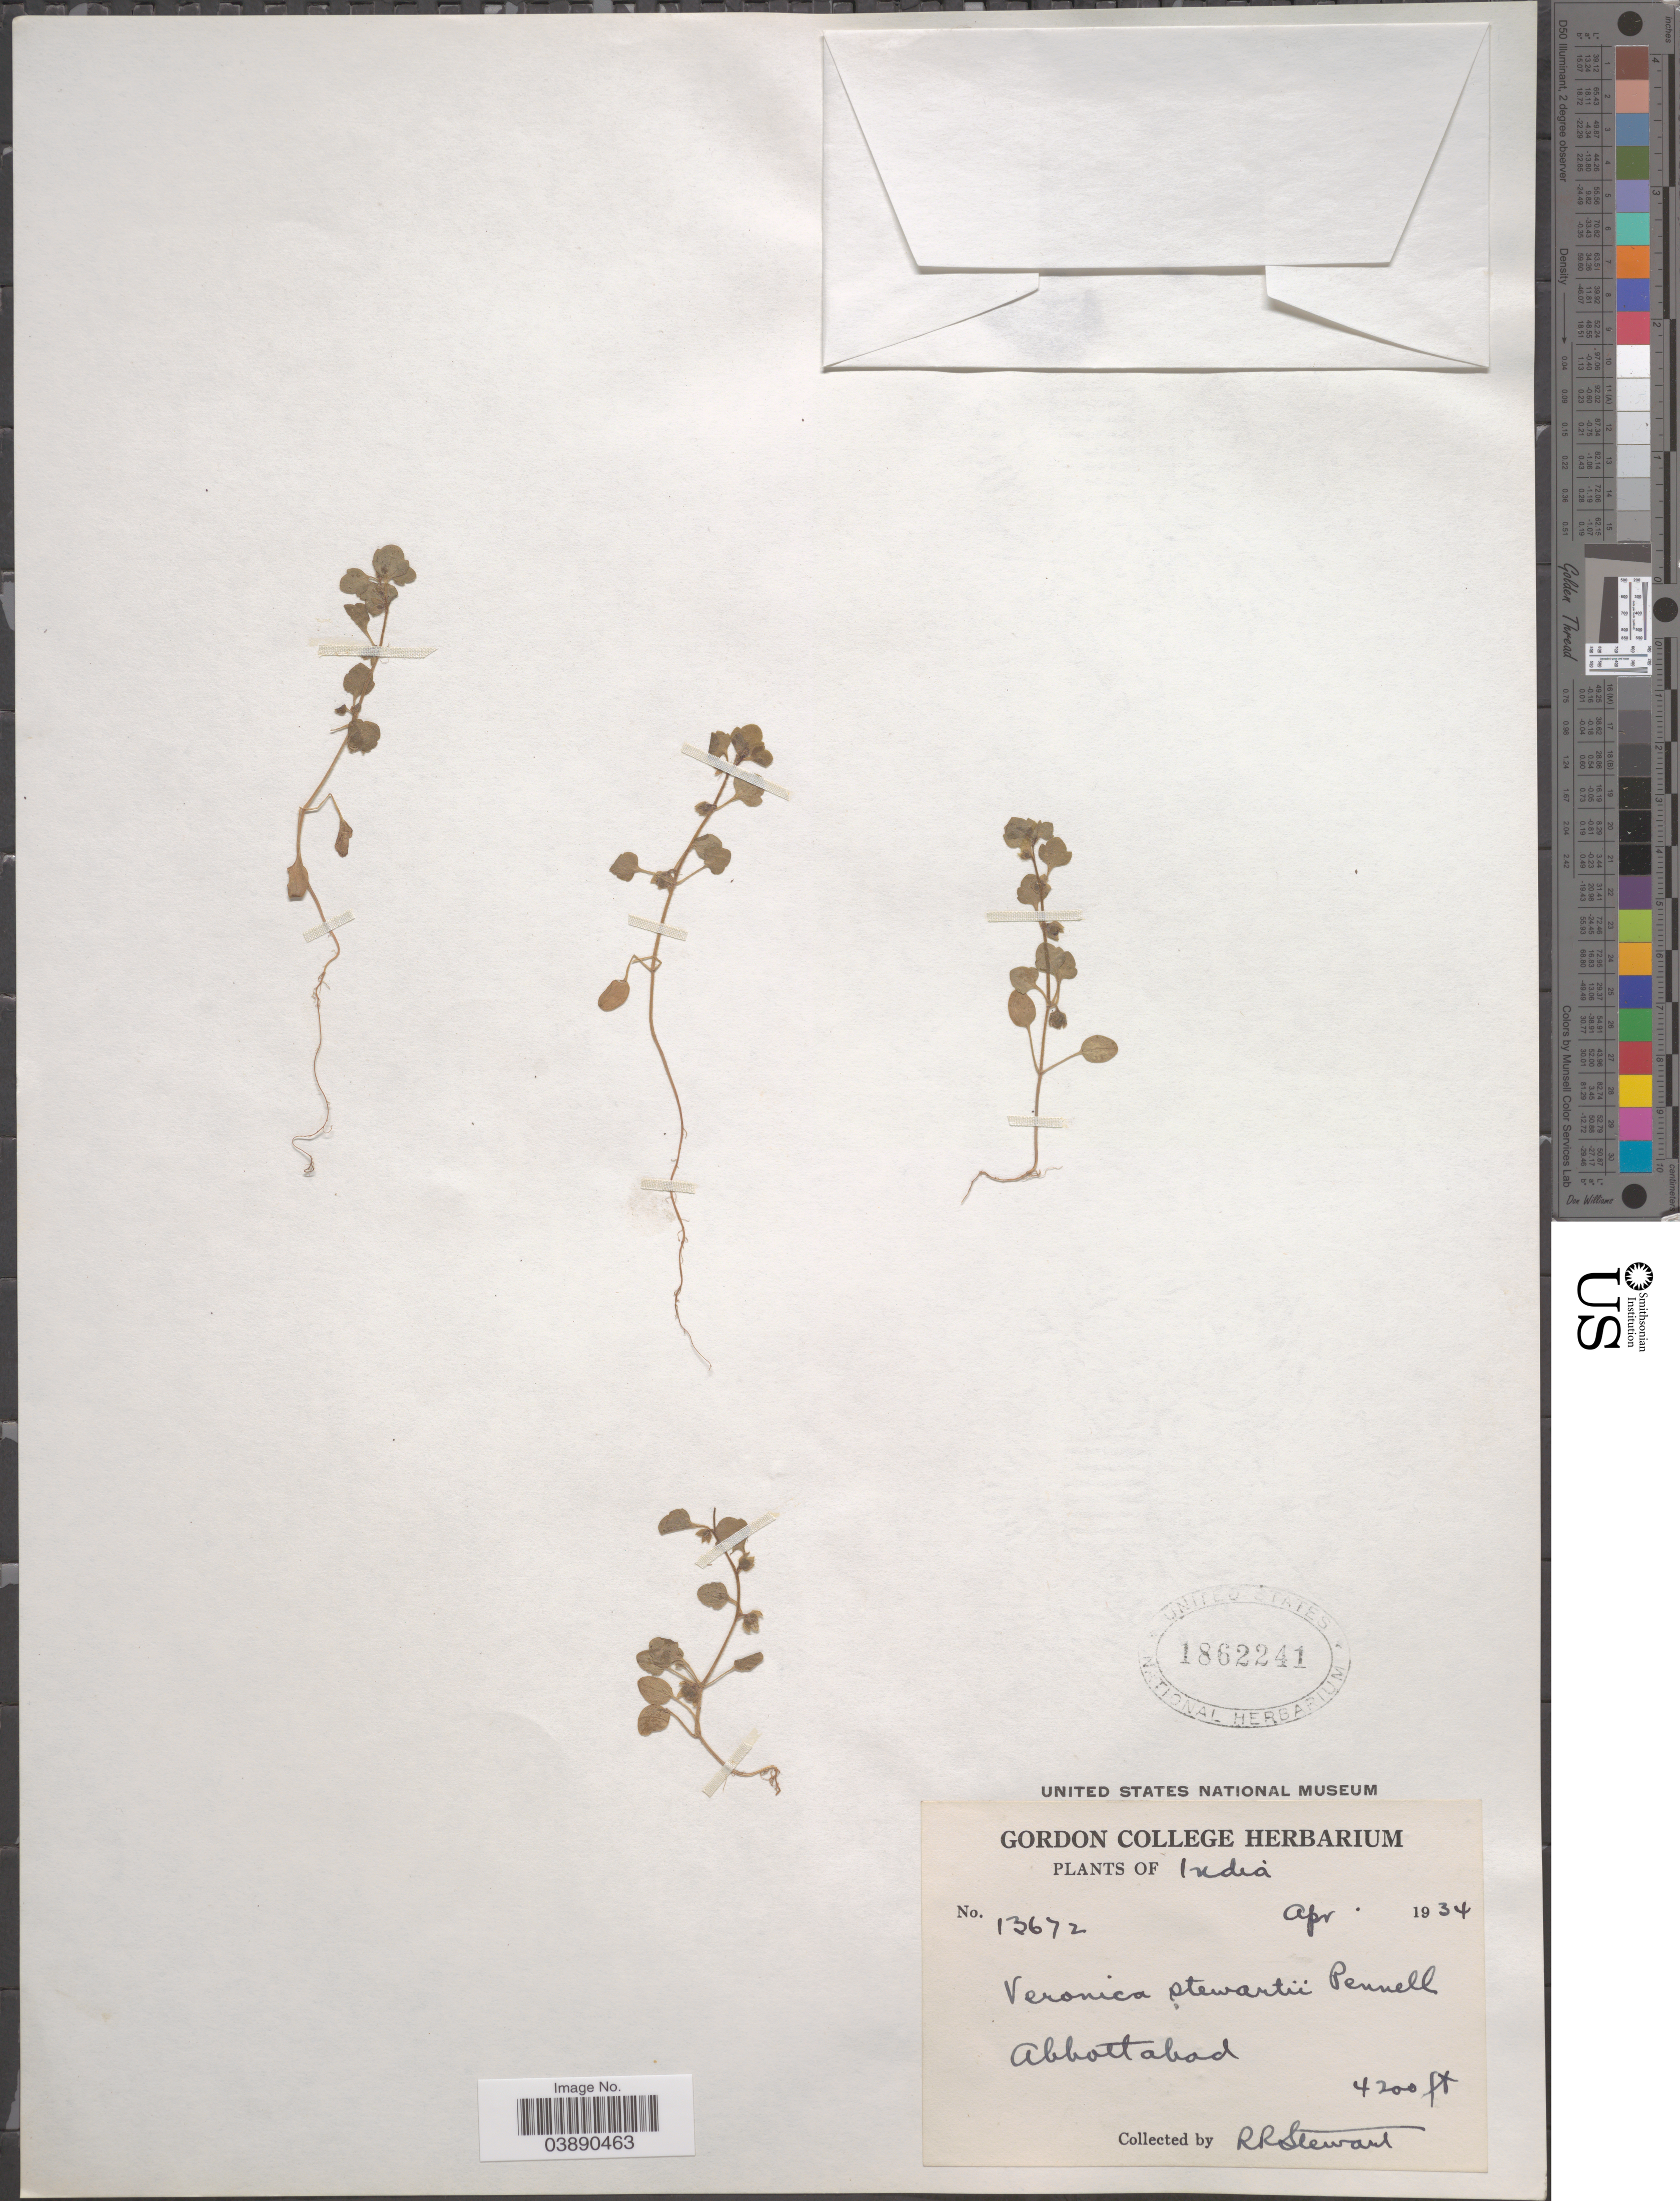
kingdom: Plantae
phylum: Tracheophyta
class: Magnoliopsida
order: Lamiales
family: Plantaginaceae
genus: Veronica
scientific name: Veronica stewartii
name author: Pennell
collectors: R. Stewart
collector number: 13672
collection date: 1934-04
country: Pakistan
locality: Abbottabad.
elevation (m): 1280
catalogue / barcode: US 1862241